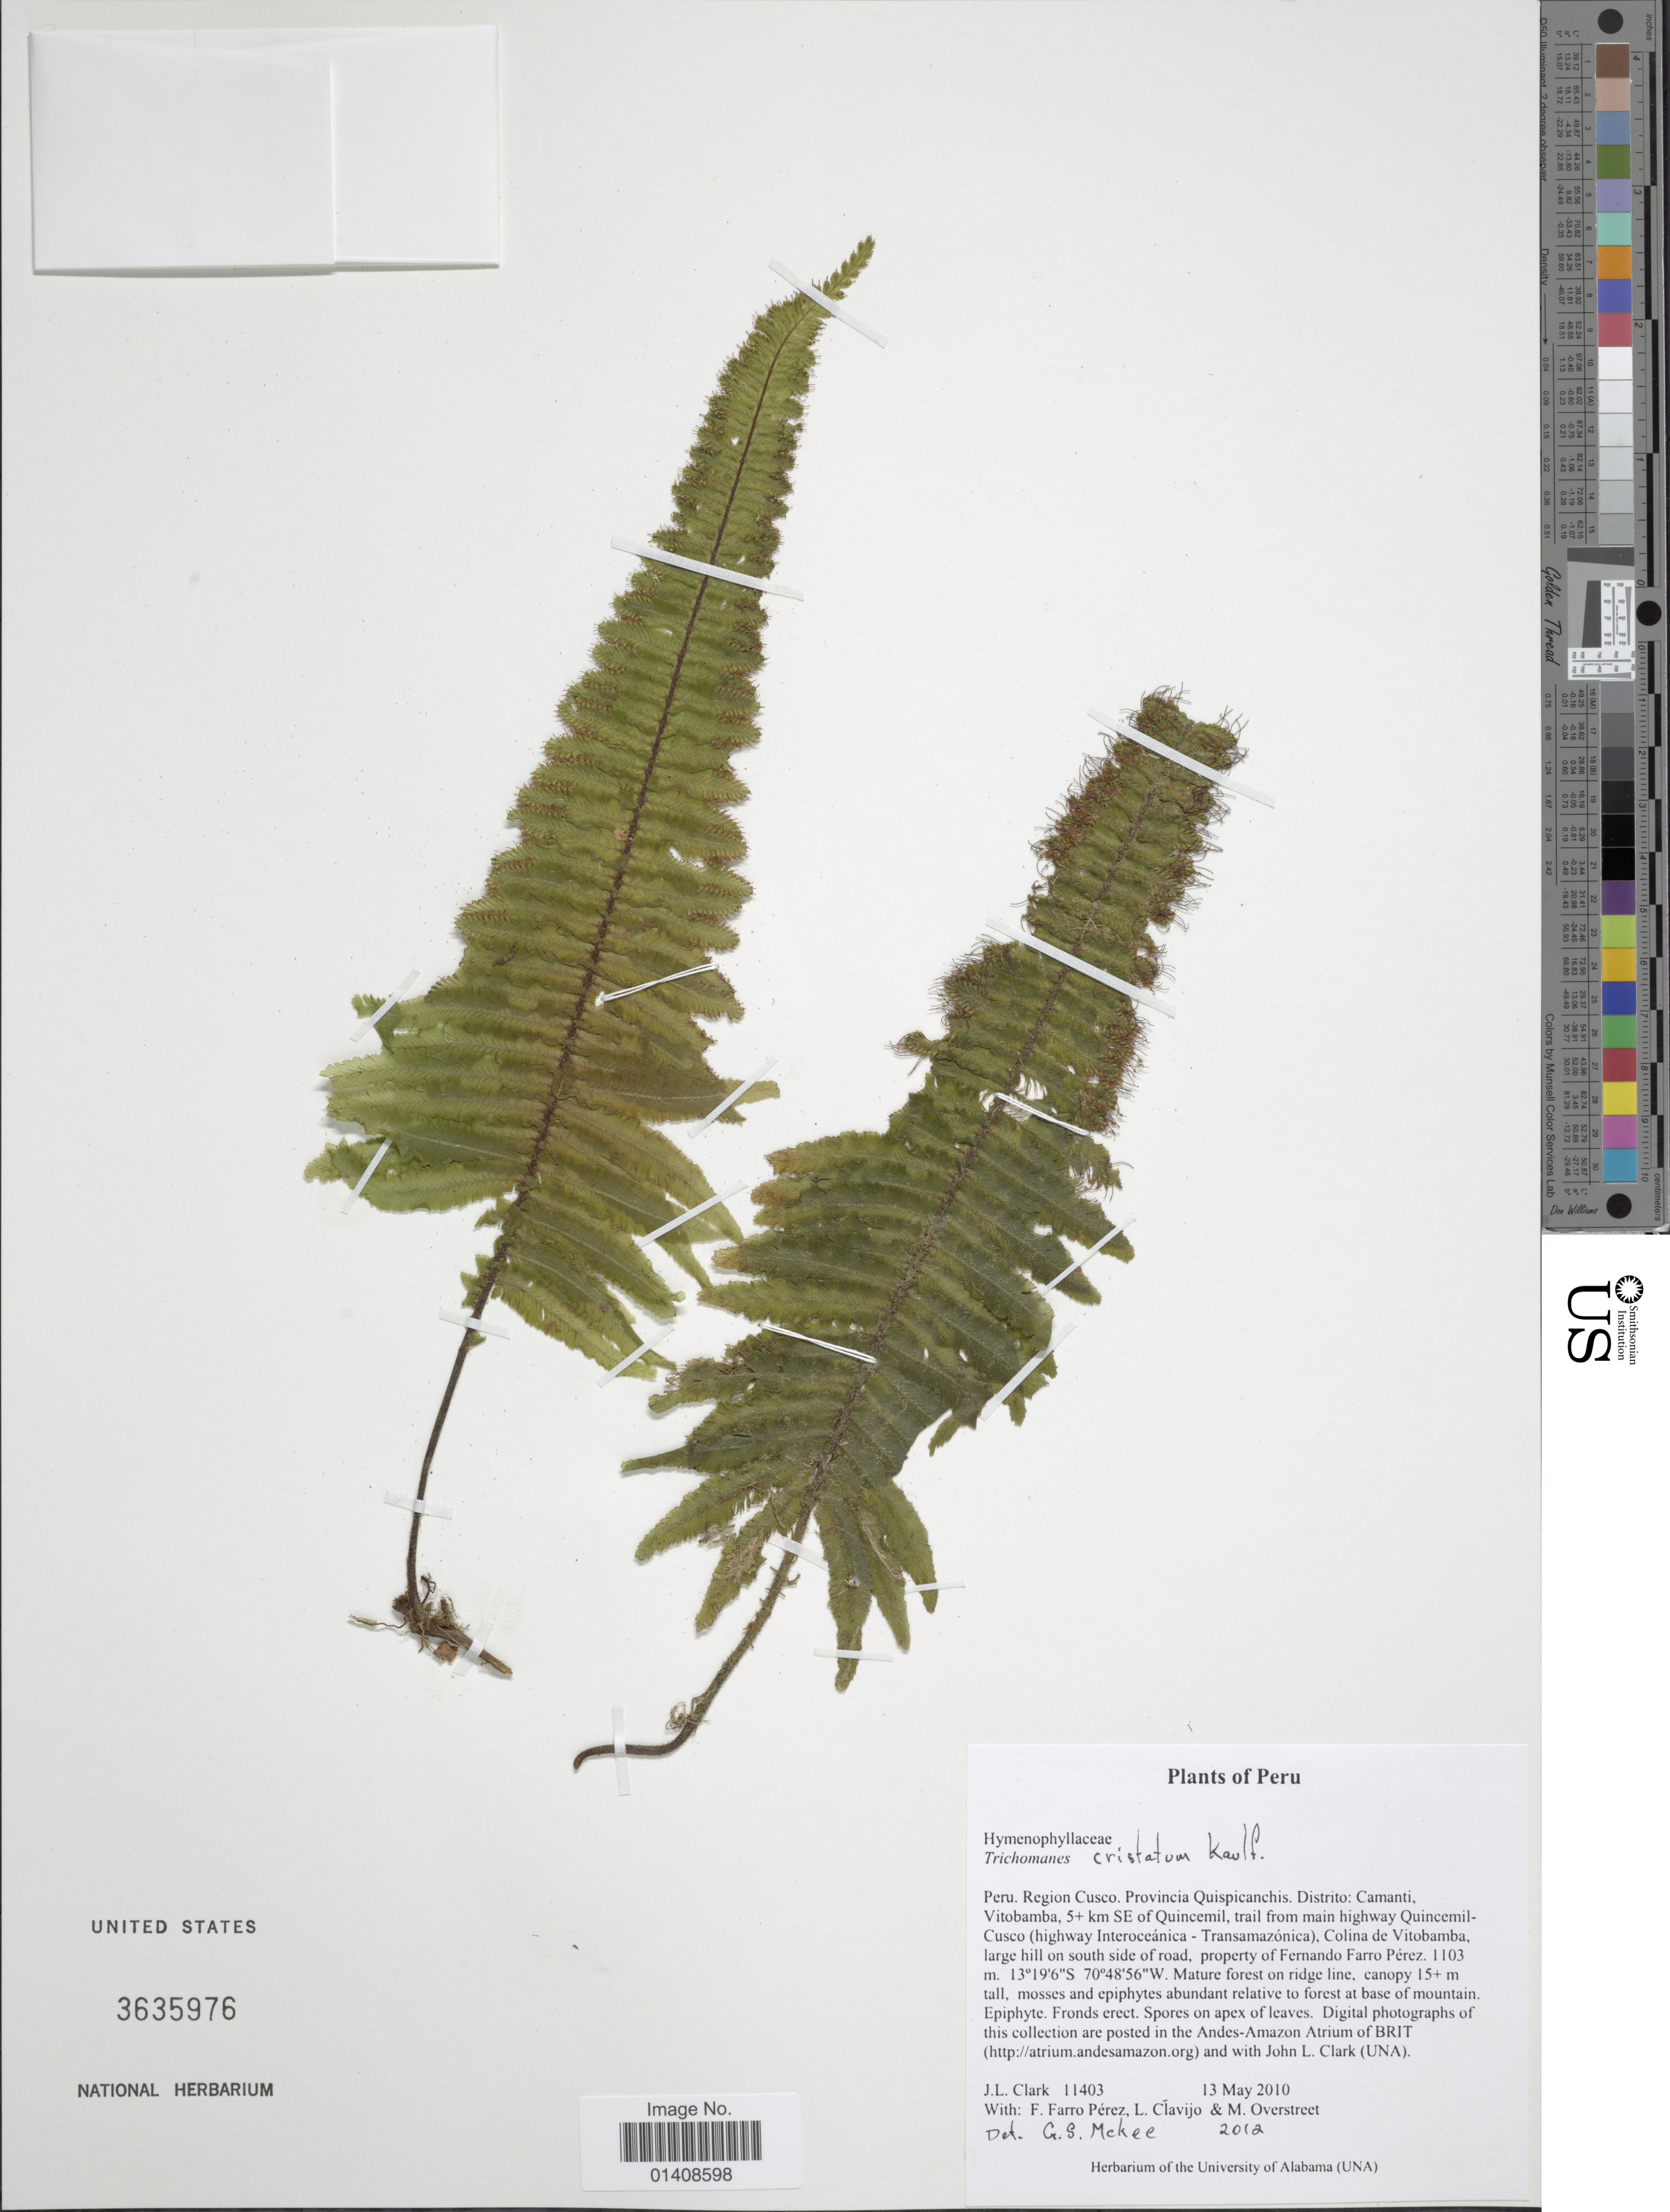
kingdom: Plantae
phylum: Tracheophyta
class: Polypodiopsida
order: Hymenophyllales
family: Hymenophyllaceae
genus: Trichomanes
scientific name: Trichomanes cristatum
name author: Kaulf.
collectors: J. L. Clark, F. Perez, L. Clavijo & M. Overstreet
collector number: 11403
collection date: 2010-05-13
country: Peru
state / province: Cusco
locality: Provincia Quispicanchis: Distrito: Camanti, Vitobamba, 5+ km SE of Quincemil Cusco (highway Interoccania-Transamazonica). Colina de Vitobamba, large hill on south side of road, property of Fernando Farro Perez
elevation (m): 1103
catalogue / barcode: US 3635976